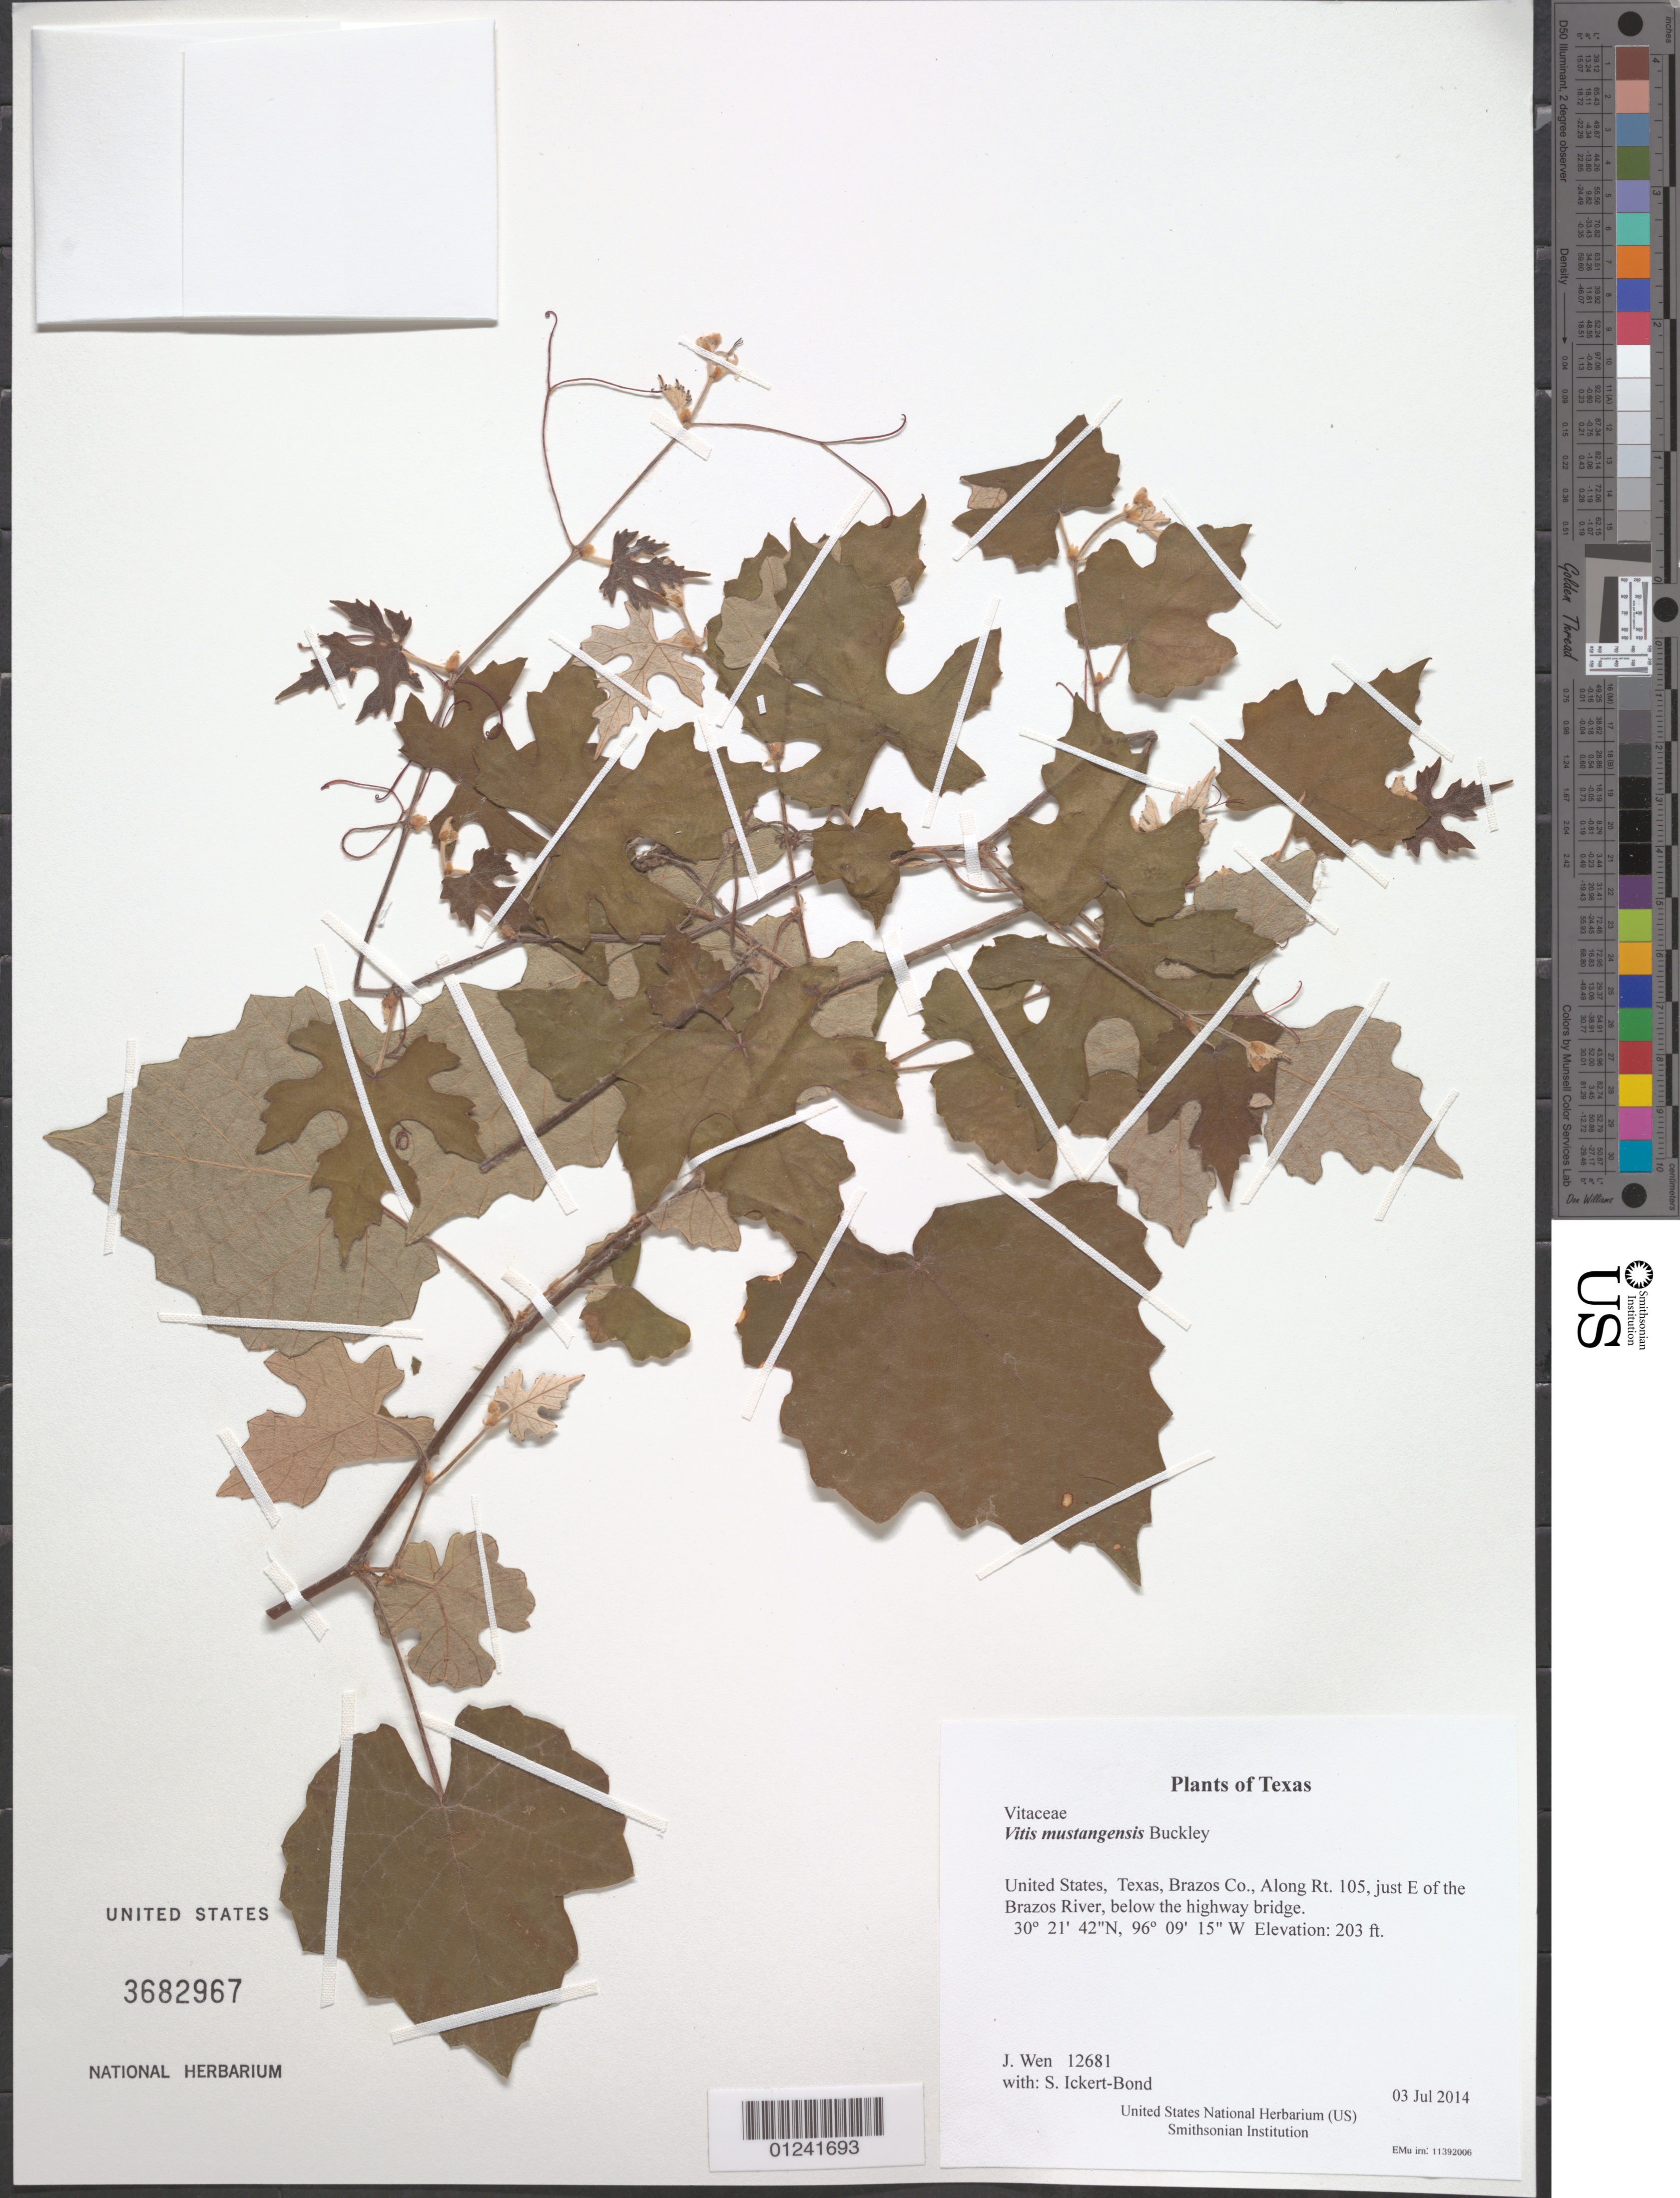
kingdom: Plantae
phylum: Tracheophyta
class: Magnoliopsida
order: Vitales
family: Vitaceae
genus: Vitis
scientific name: Vitis mustangensis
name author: Buckley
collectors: J. Wen & S. Ickert-Bond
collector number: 12681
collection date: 2014-07-03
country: United States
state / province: Texas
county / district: Brazos Co.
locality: Along Rt. 105, just E of the Brazos River, below the highway bridge.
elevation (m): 62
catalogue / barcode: US 3682967